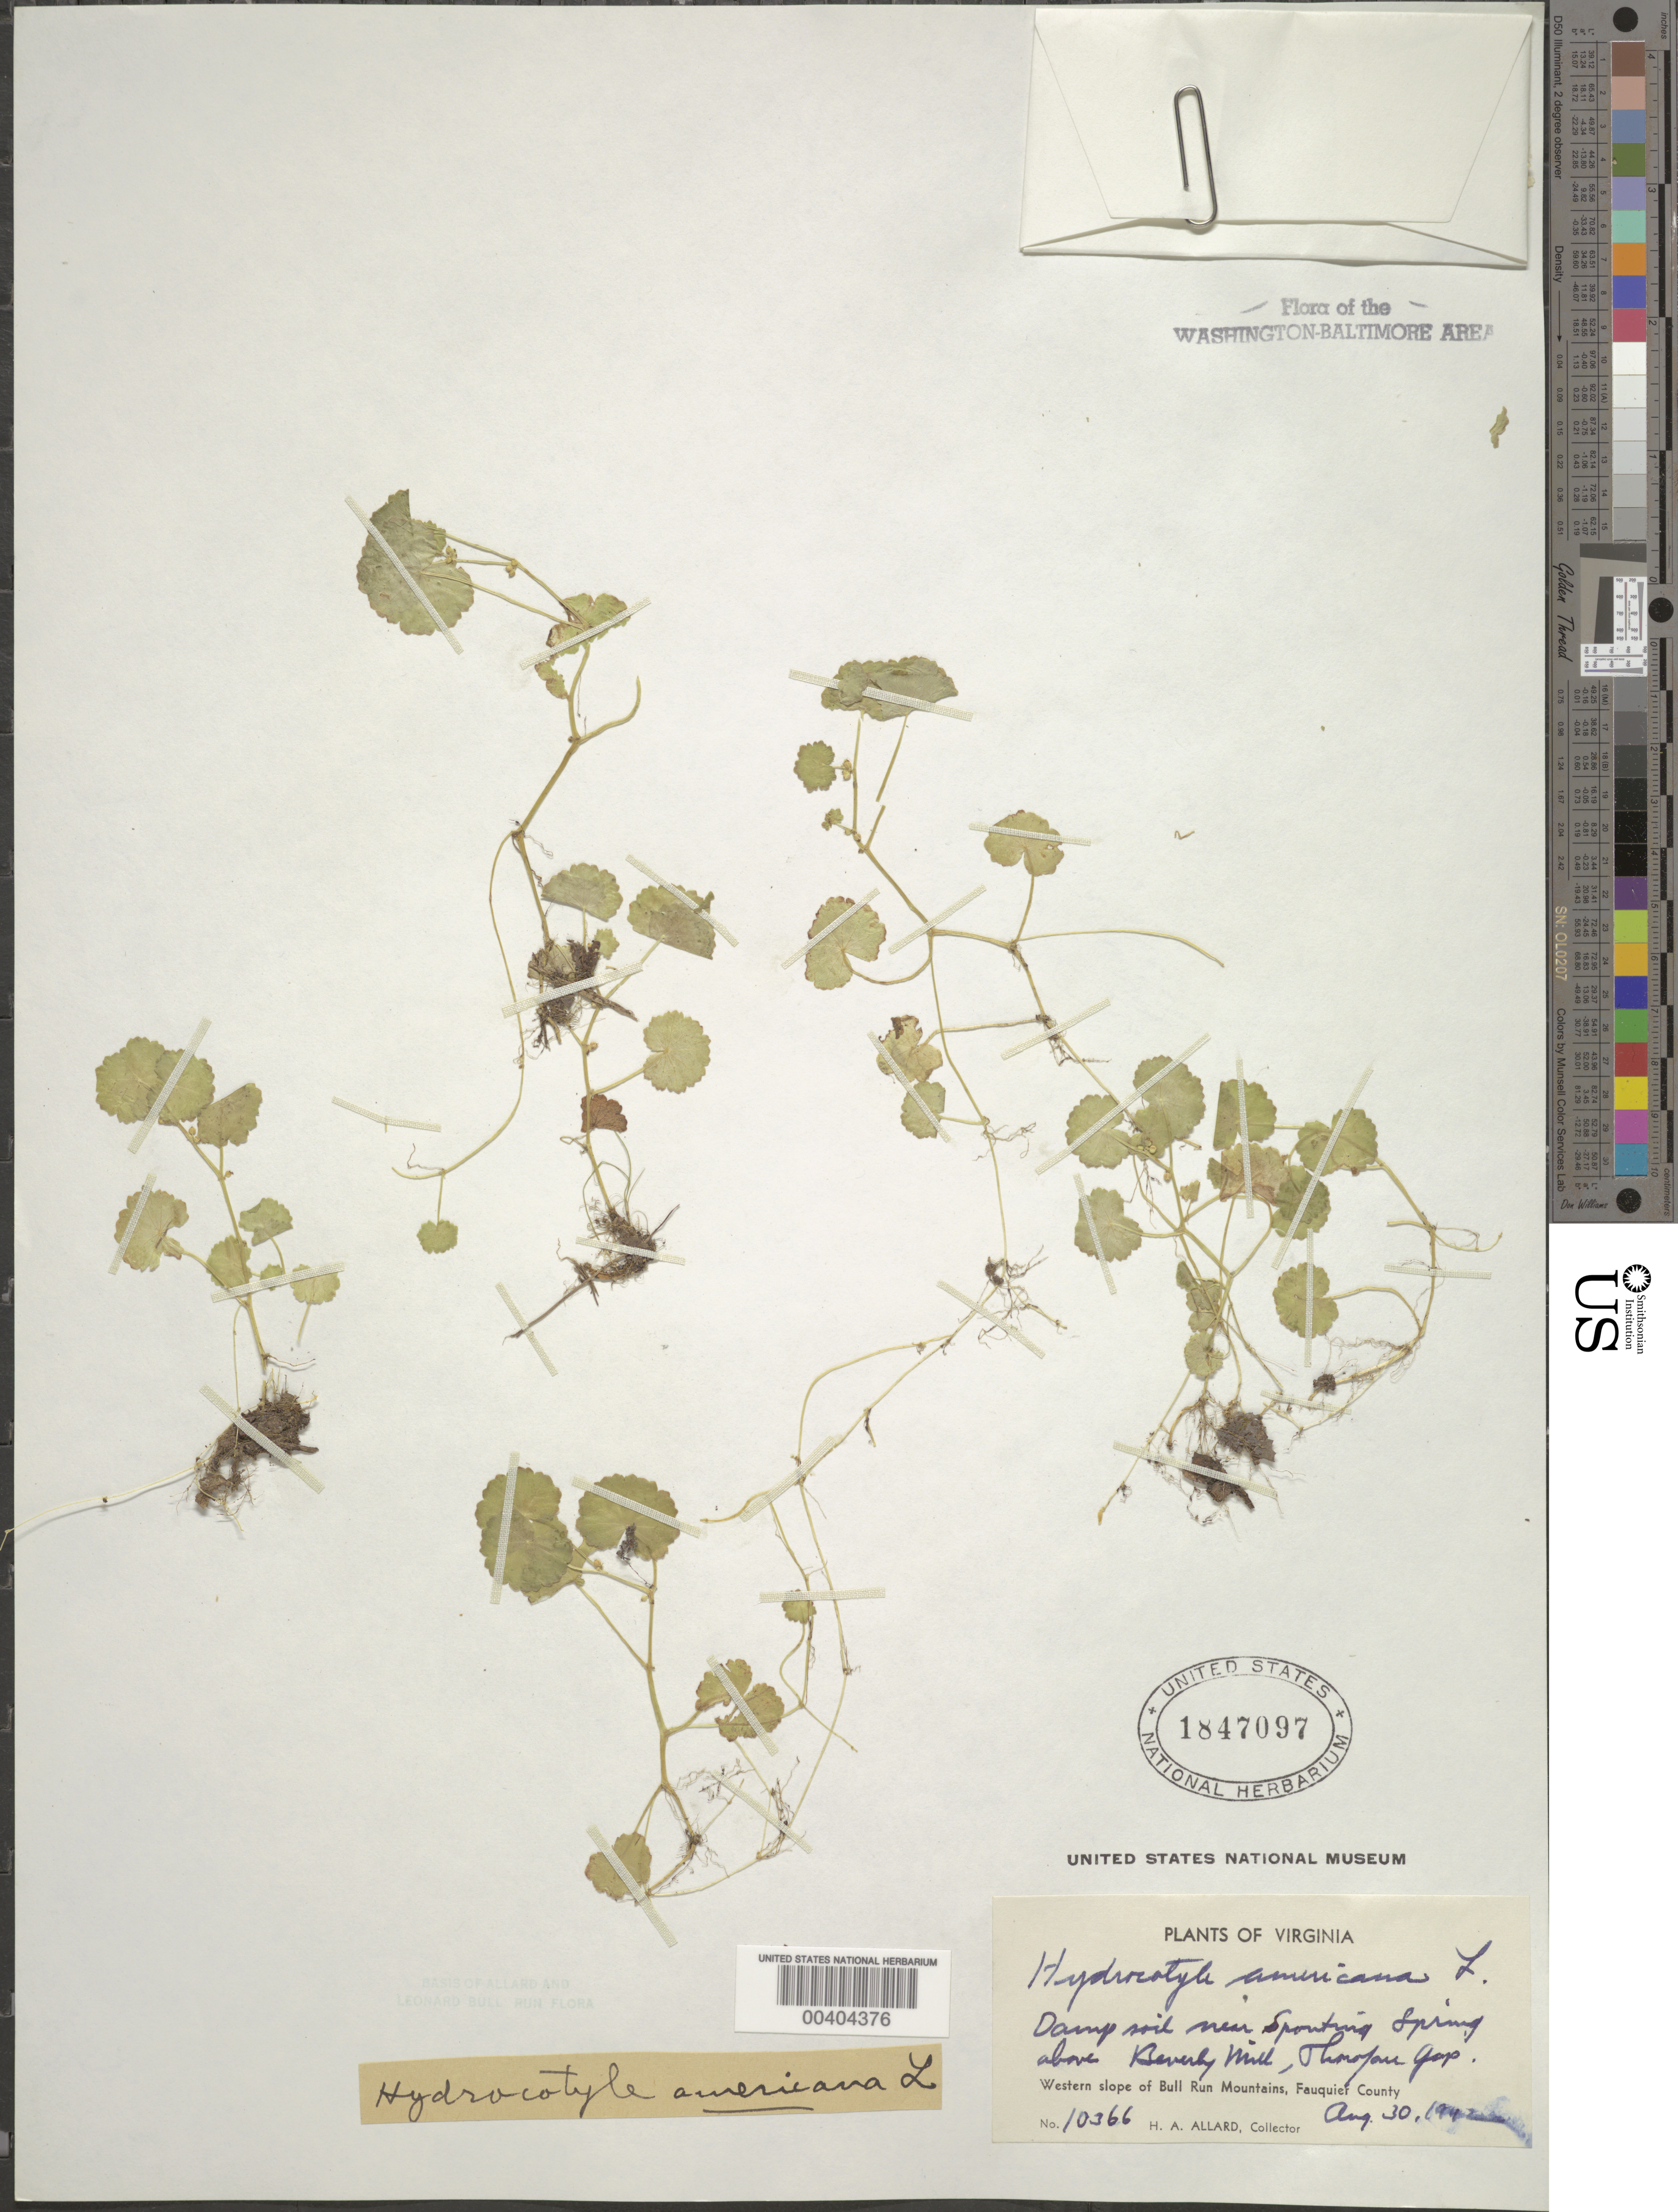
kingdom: Plantae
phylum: Tracheophyta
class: Magnoliopsida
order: Apiales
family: Araliaceae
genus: Hydrocotyle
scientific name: Hydrocotyle americana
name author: L.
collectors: H. A. Allard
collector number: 10366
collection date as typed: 30 Aug 1942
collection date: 1942-08-30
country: United States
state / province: Virginia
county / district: Fauquier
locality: Spouting Spring above Beverley Mill, Thorofare Gap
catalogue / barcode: US 1847097